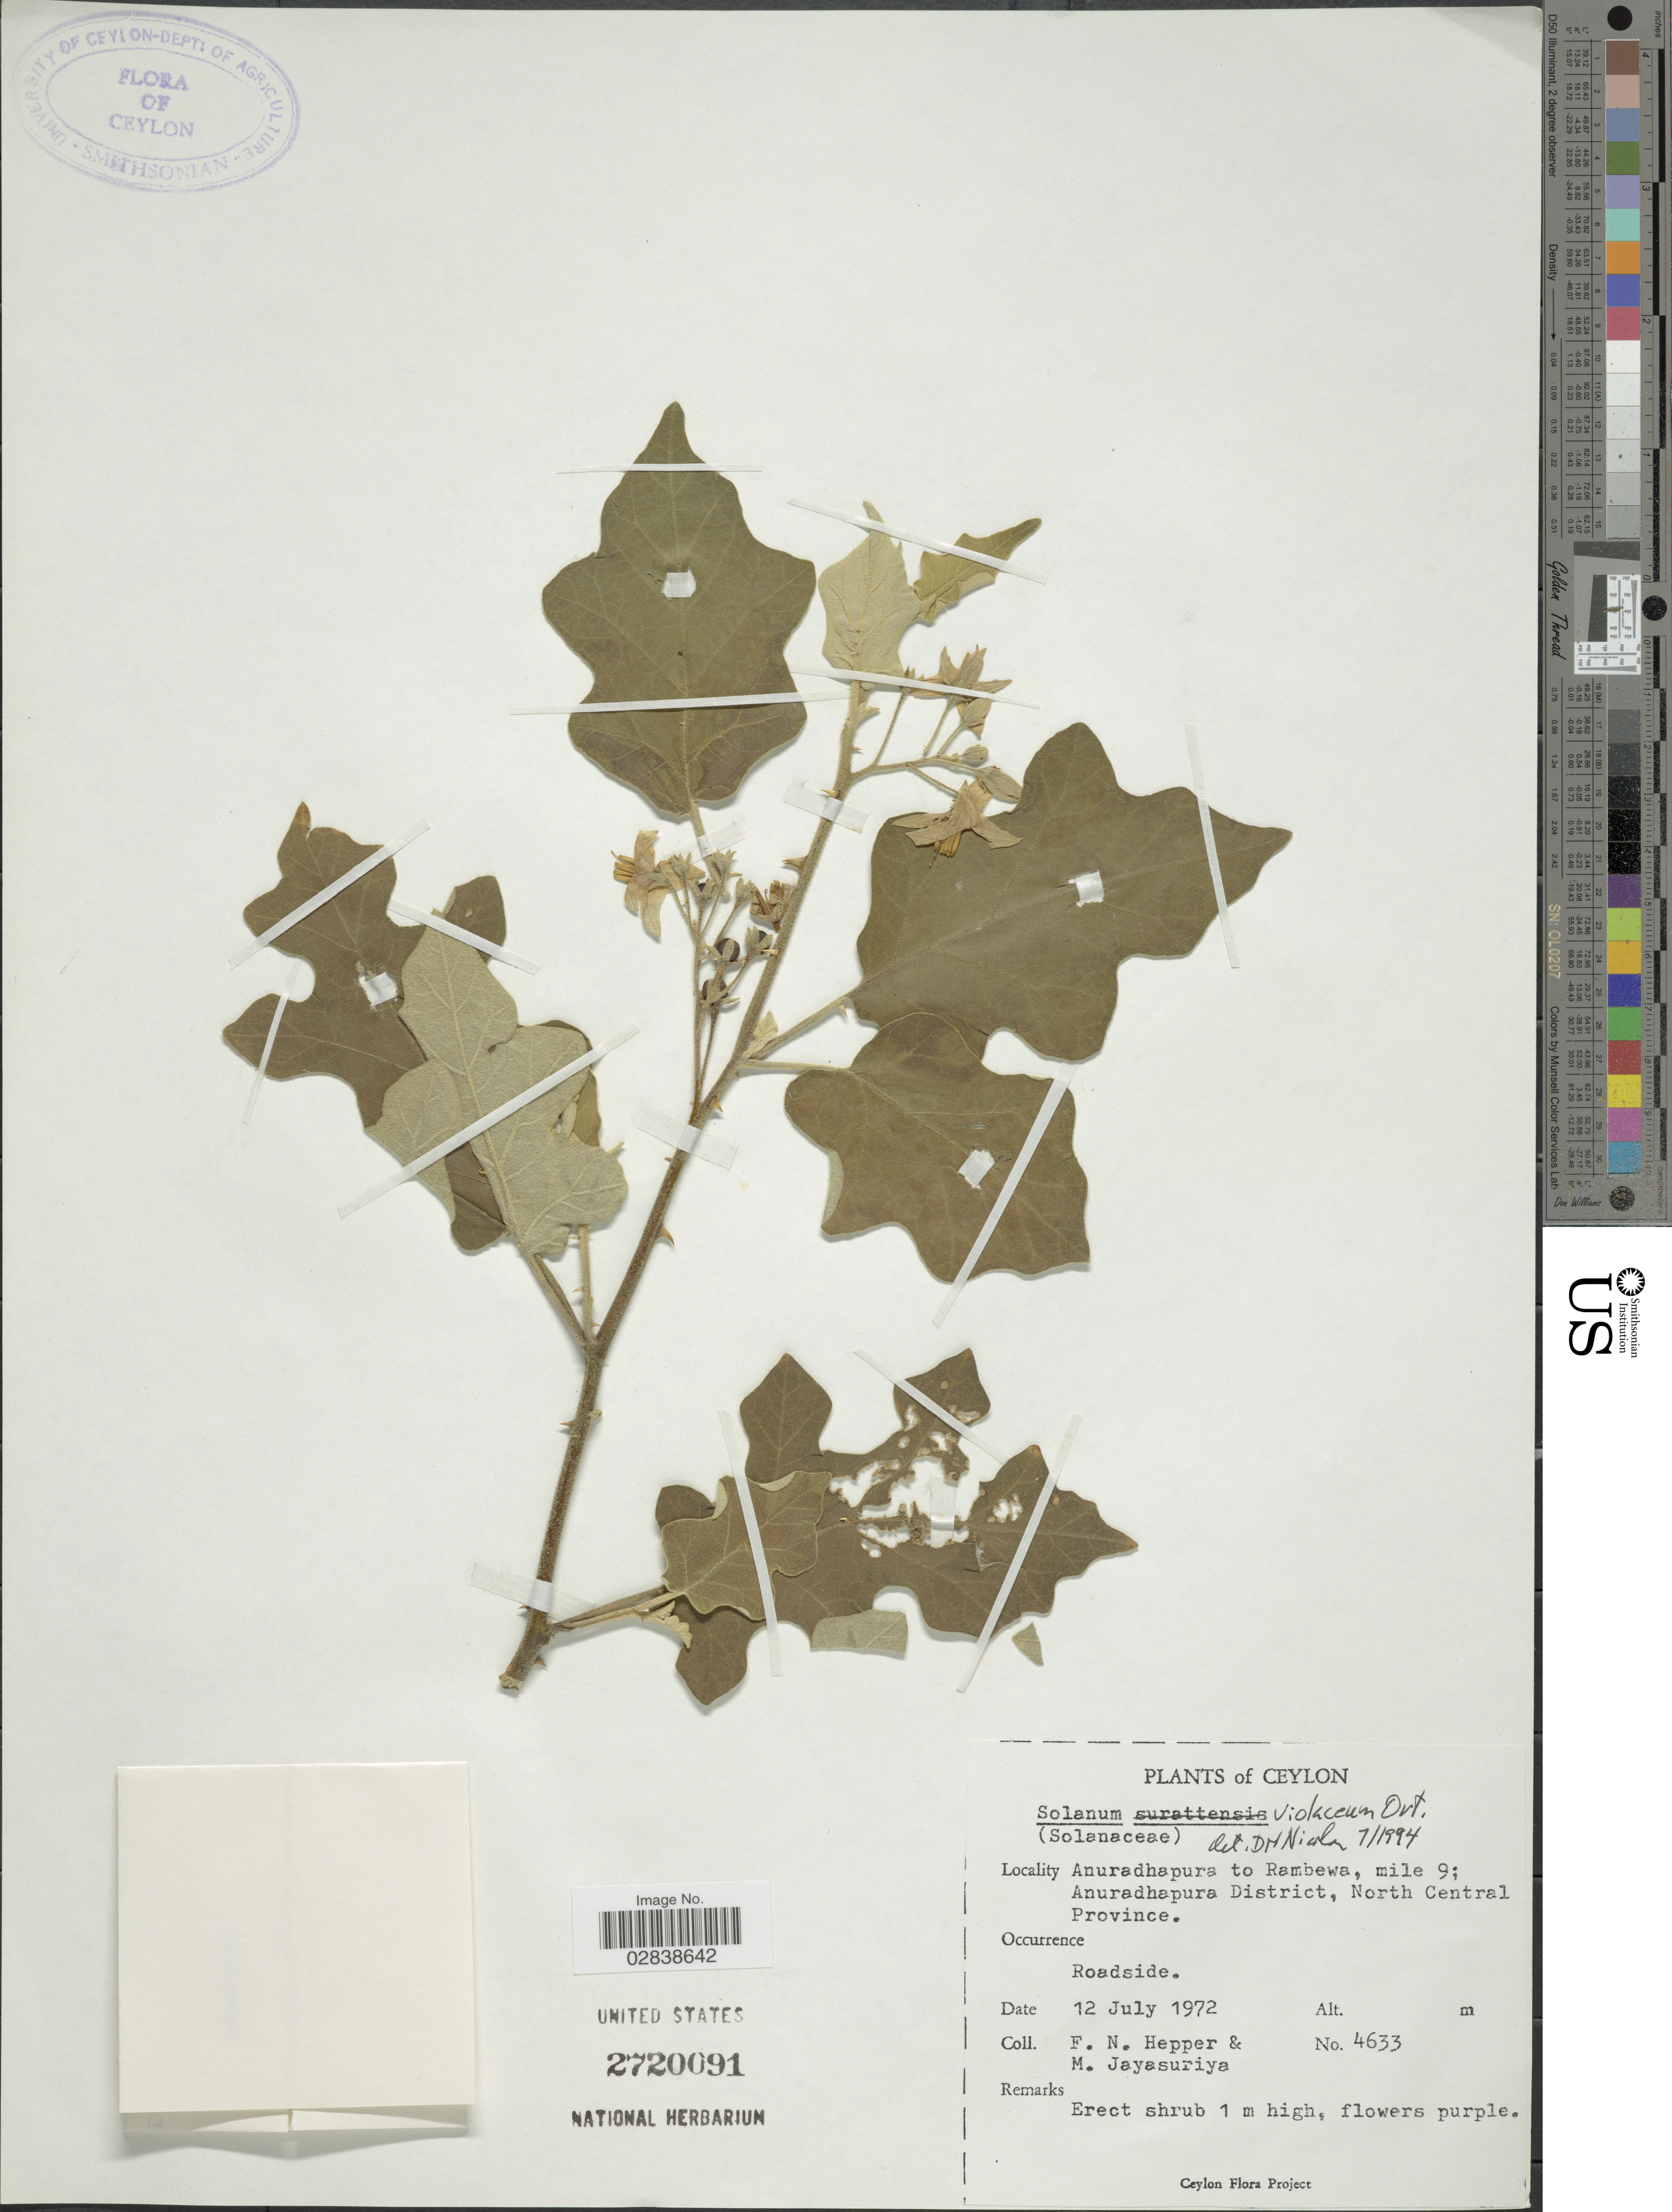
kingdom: Plantae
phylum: Tracheophyta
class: Magnoliopsida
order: Solanales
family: Solanaceae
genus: Solanum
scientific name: Solanum violaceum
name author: Ortega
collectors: F. Hepper & M. Jayasuriya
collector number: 4633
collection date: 1972-07-12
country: Sri Lanka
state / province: North Central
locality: Ceylon. Anuradhapura to Rambewa, mile 9; Anuradhapura District, North Central Province.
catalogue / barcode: US 2720091